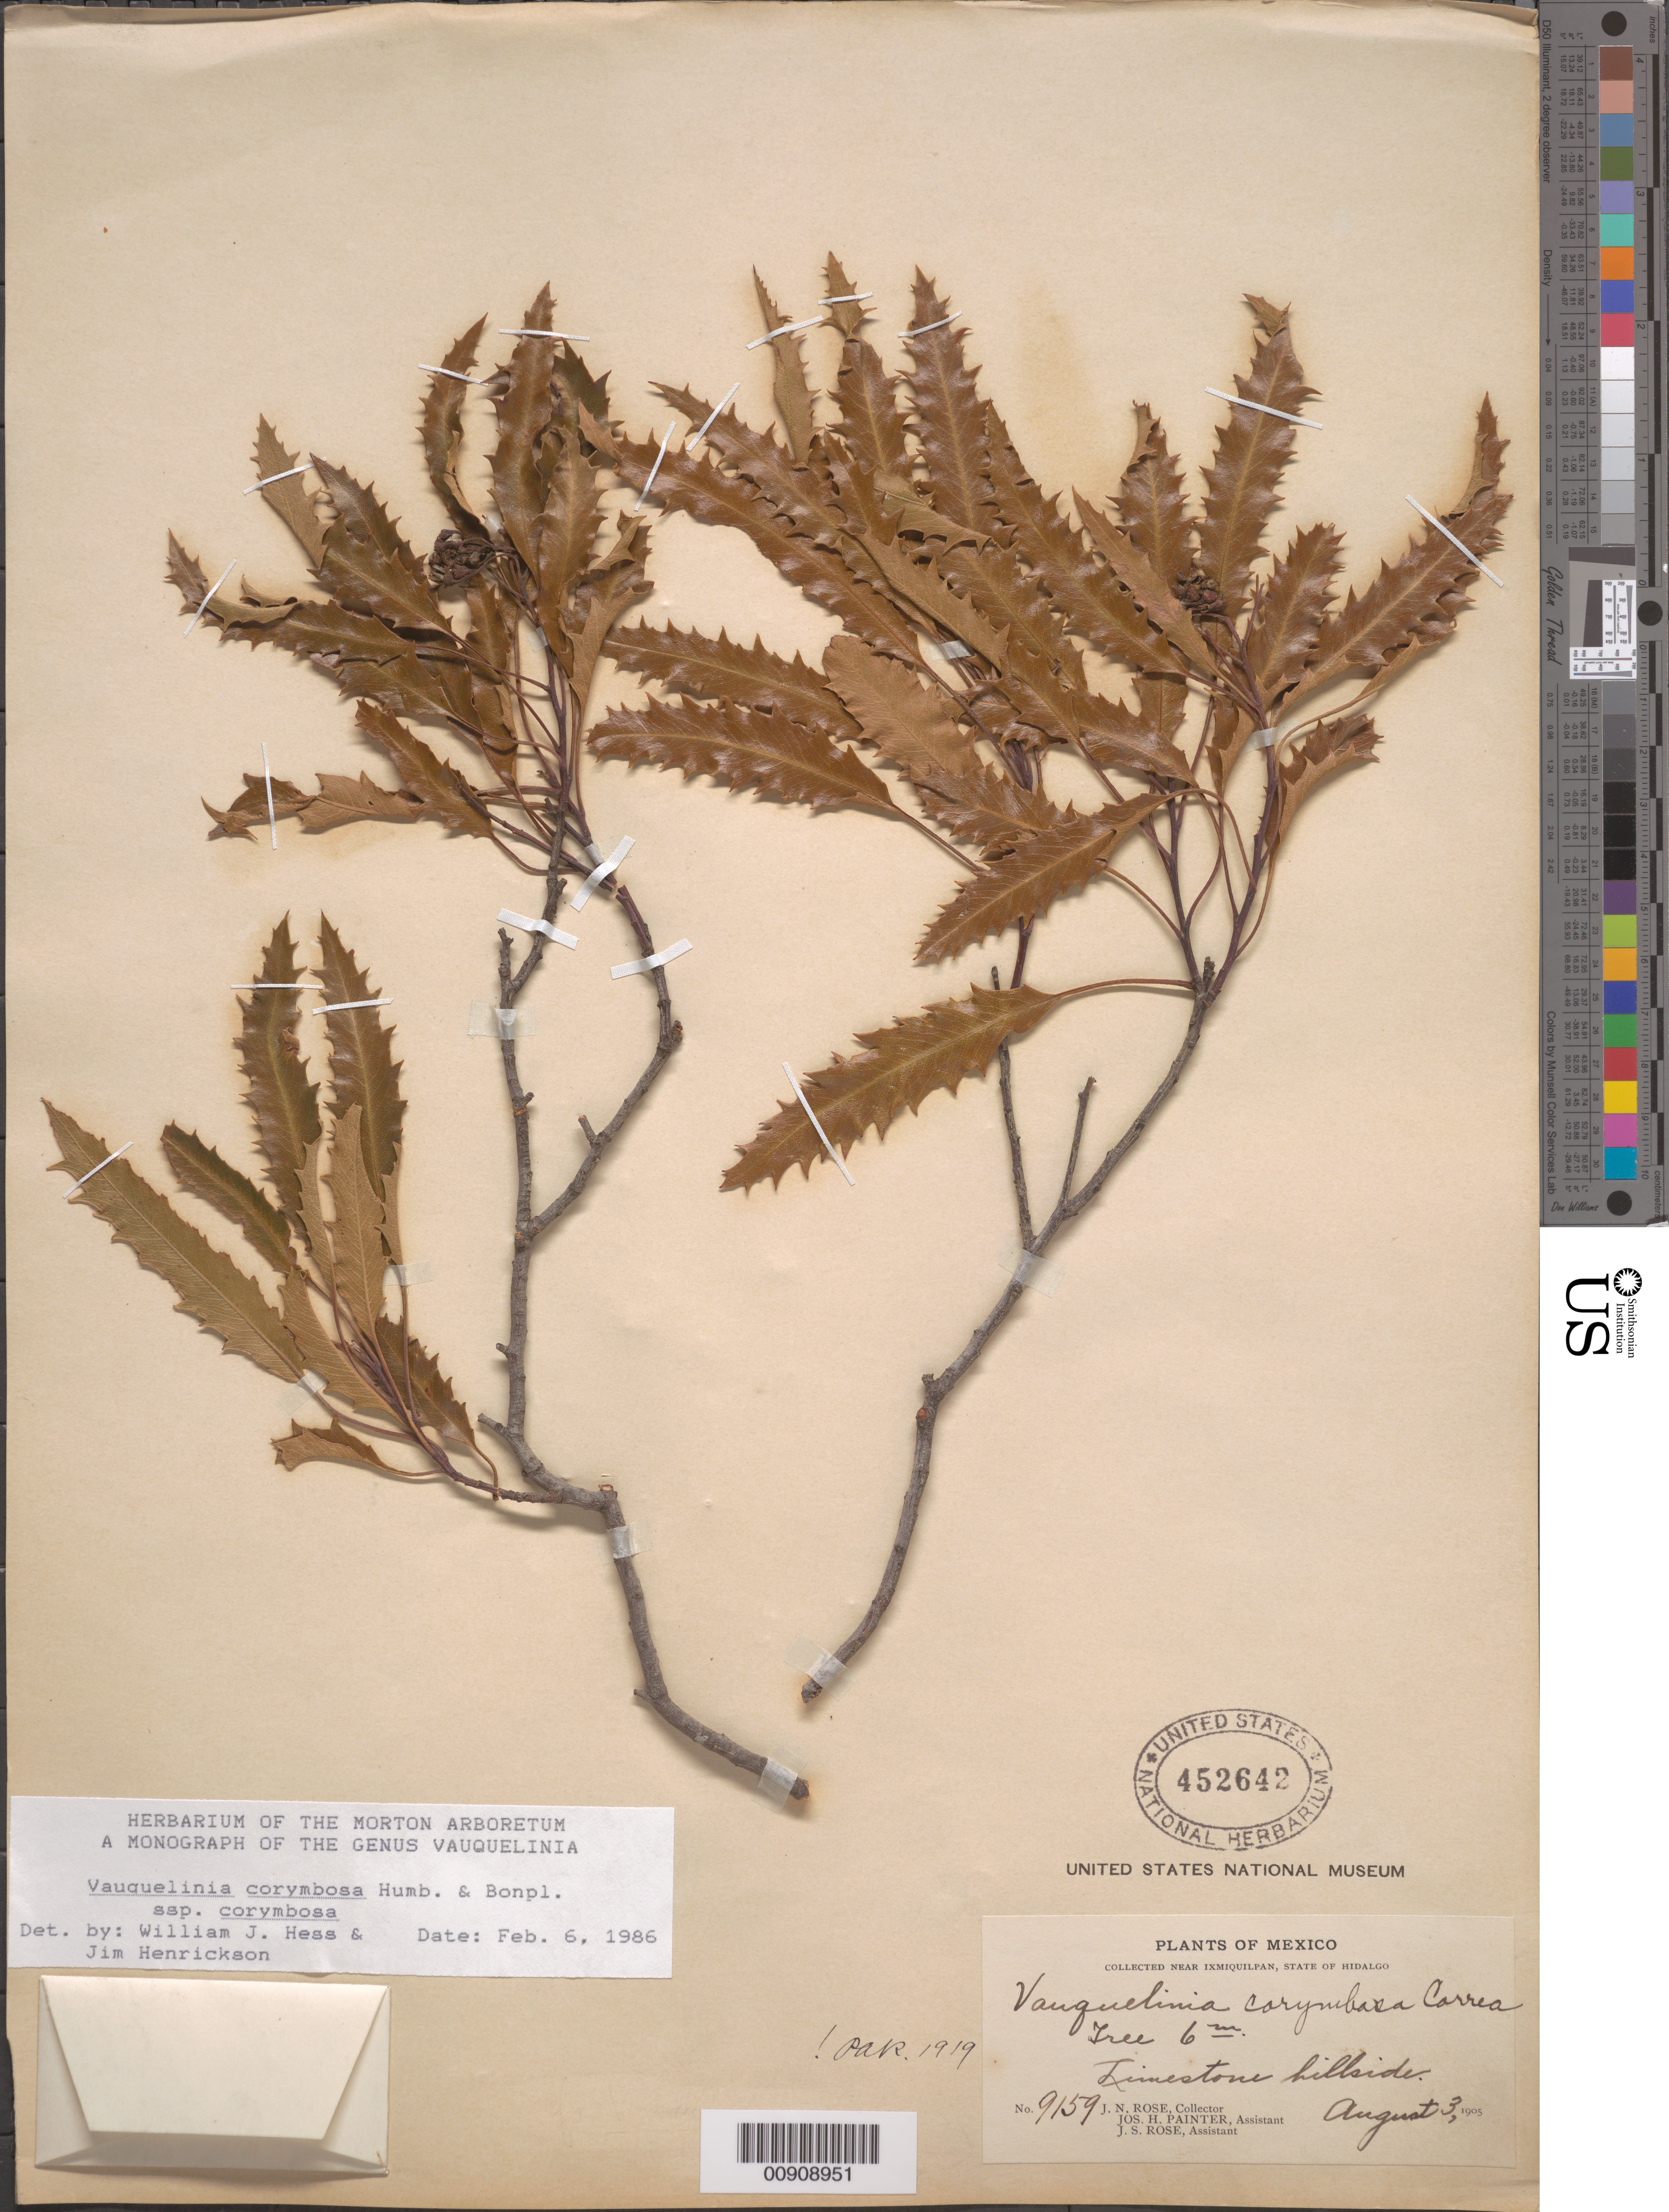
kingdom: Plantae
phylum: Tracheophyta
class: Magnoliopsida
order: Rosales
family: Rosaceae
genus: Vauquelinia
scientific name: Vauquelinia corymbosa subsp. saltilloensis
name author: W.J. Hess & Henrickson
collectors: J. N. Rose, J. H. Painter & J. S. Rose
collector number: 9159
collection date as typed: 03 Aug 1905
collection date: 1905-08-03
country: Mexico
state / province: Hidalgo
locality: Near Ixmiquilpan, State of Hidalgo.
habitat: Limestone hillside.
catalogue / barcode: US 452642